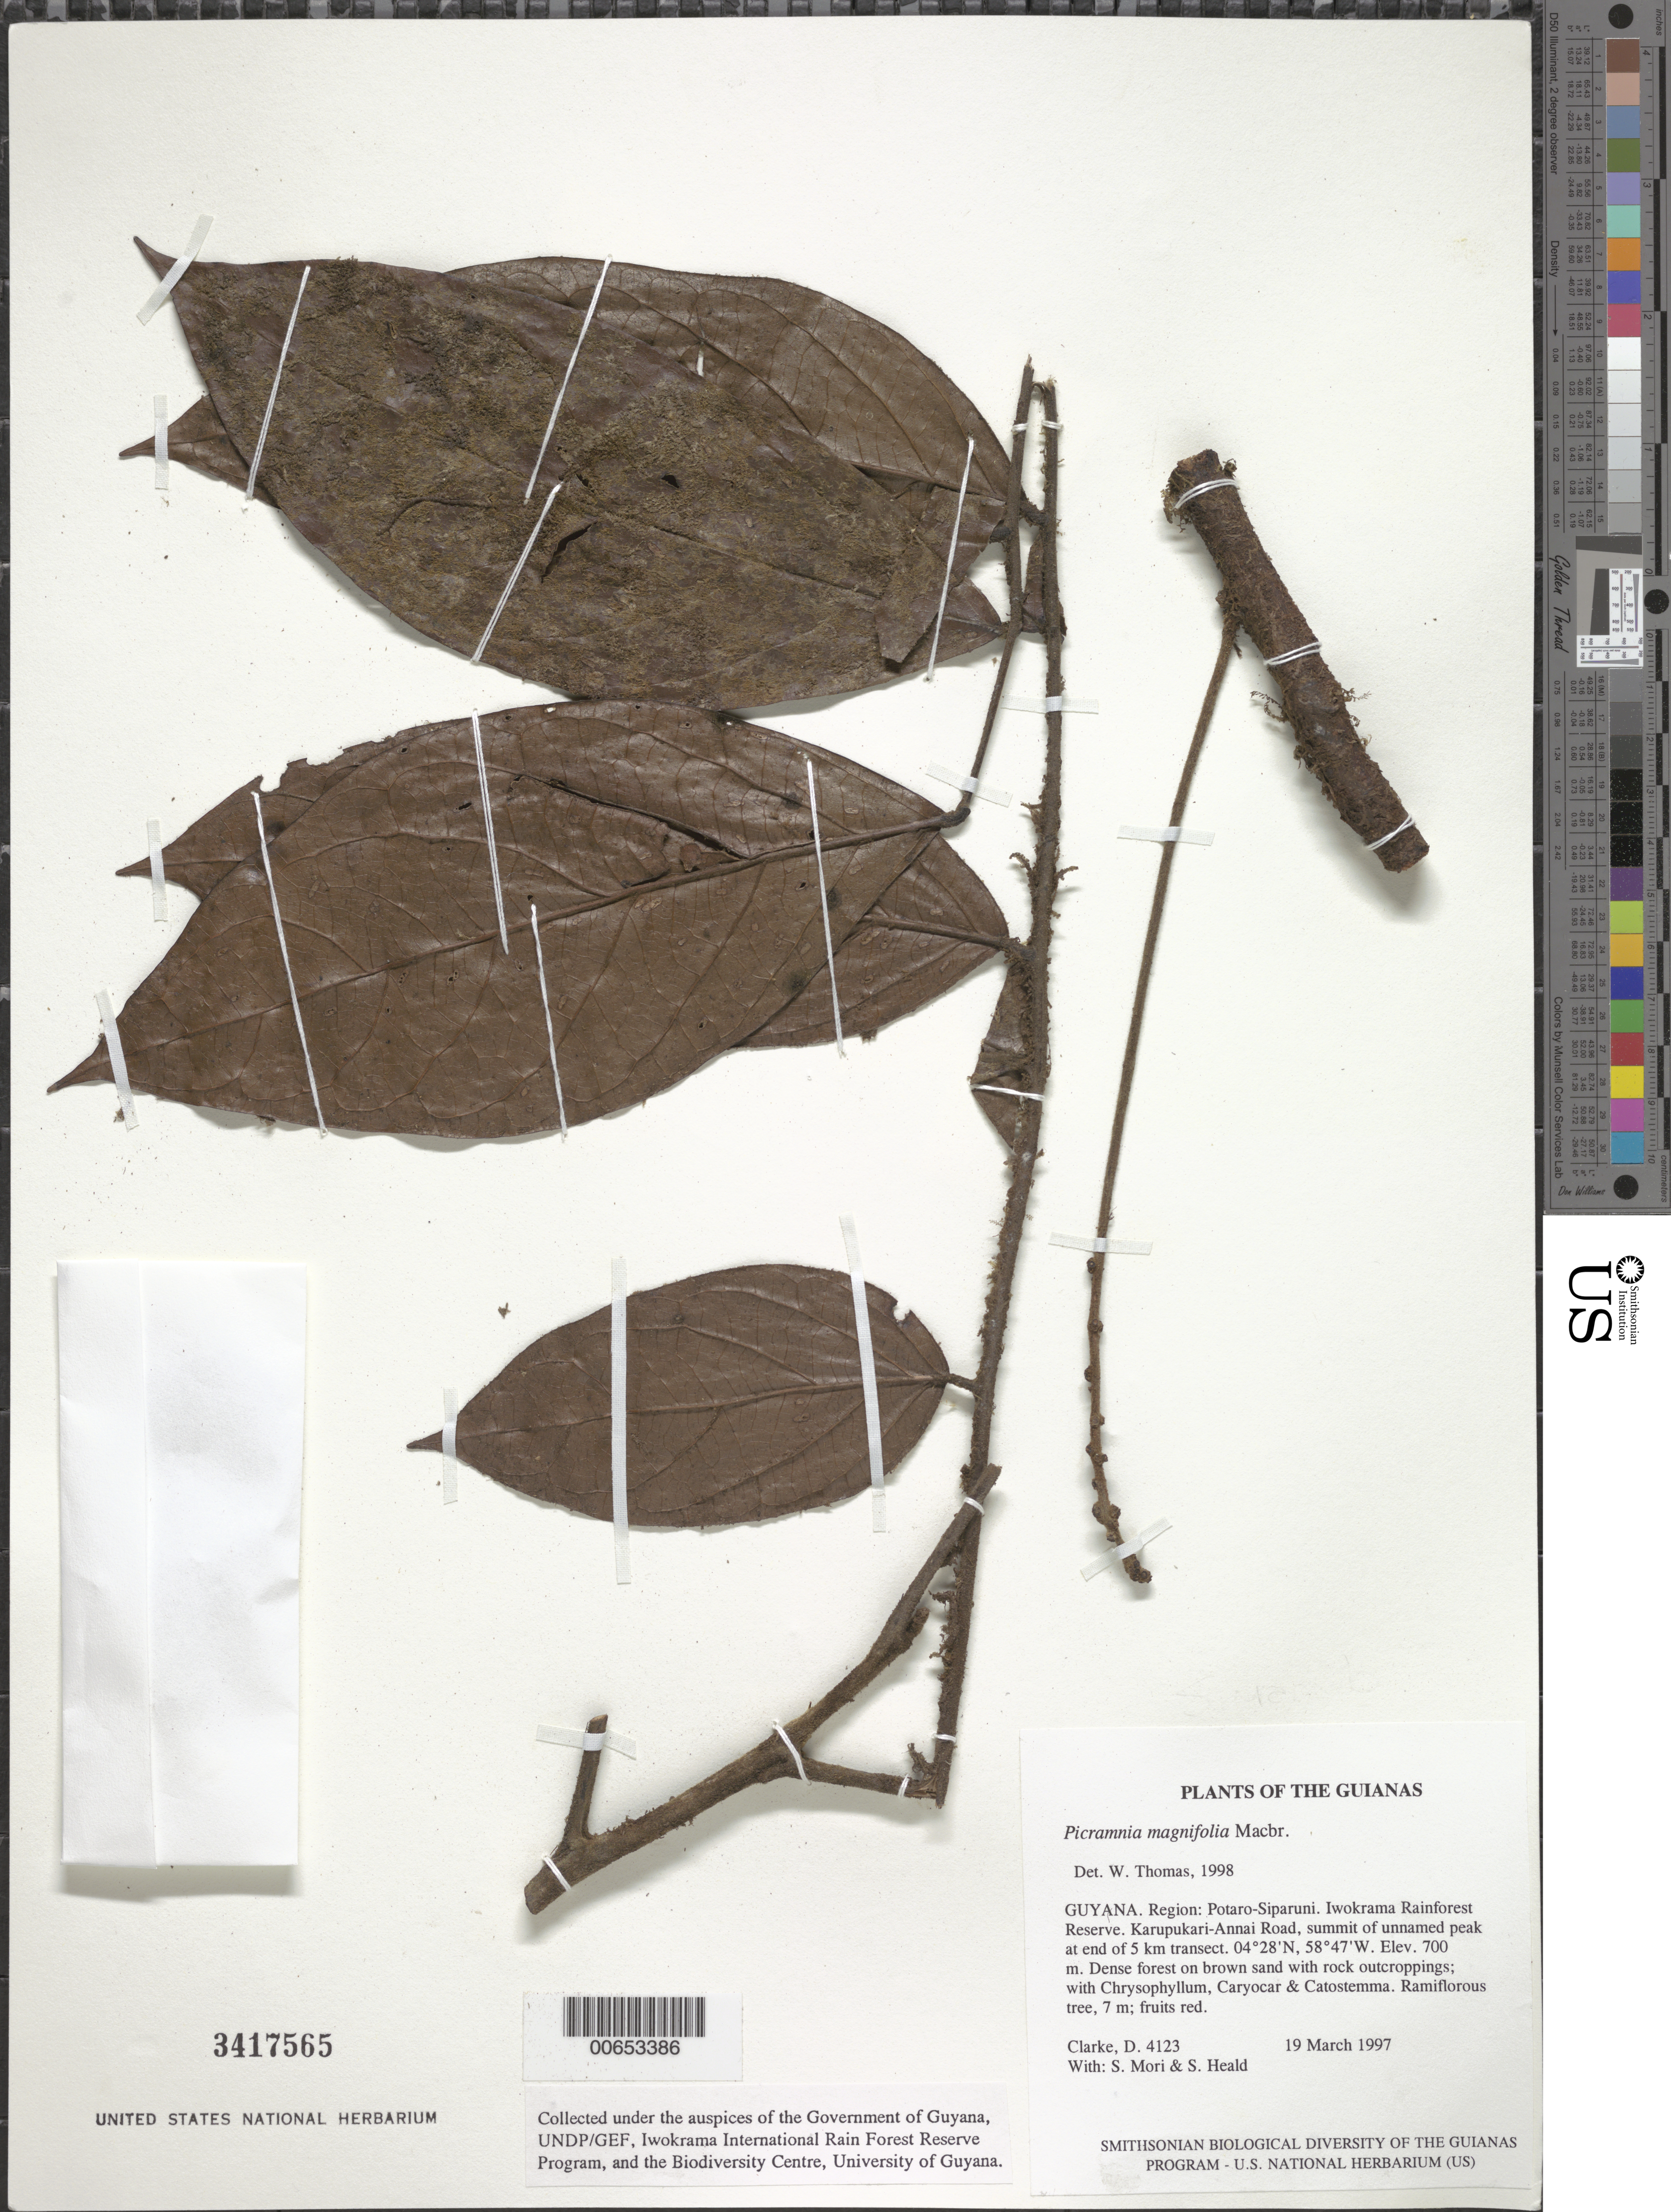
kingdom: Plantae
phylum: Tracheophyta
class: Magnoliopsida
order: Picramniales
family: Picramniaceae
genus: Picramnia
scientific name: Picramnia magnifolia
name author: J.F. Macbr.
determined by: Thomas, W. W., (NY), New York Botanical Garden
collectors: H. D. Clarke, S. Mori & S. Heald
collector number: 4123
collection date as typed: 19 March 1997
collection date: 1997-03-19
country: Guyana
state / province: Potaro-Siparuni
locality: Iwokrama Rainforest Reserve. Karupukari-Annai Road, summit of unnamed peak at end of 5 km transect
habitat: Dense forest on brown sand with rock outcroppings; with Chrysophyllum, Caryocar & Catostemma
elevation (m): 700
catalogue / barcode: US 3417565